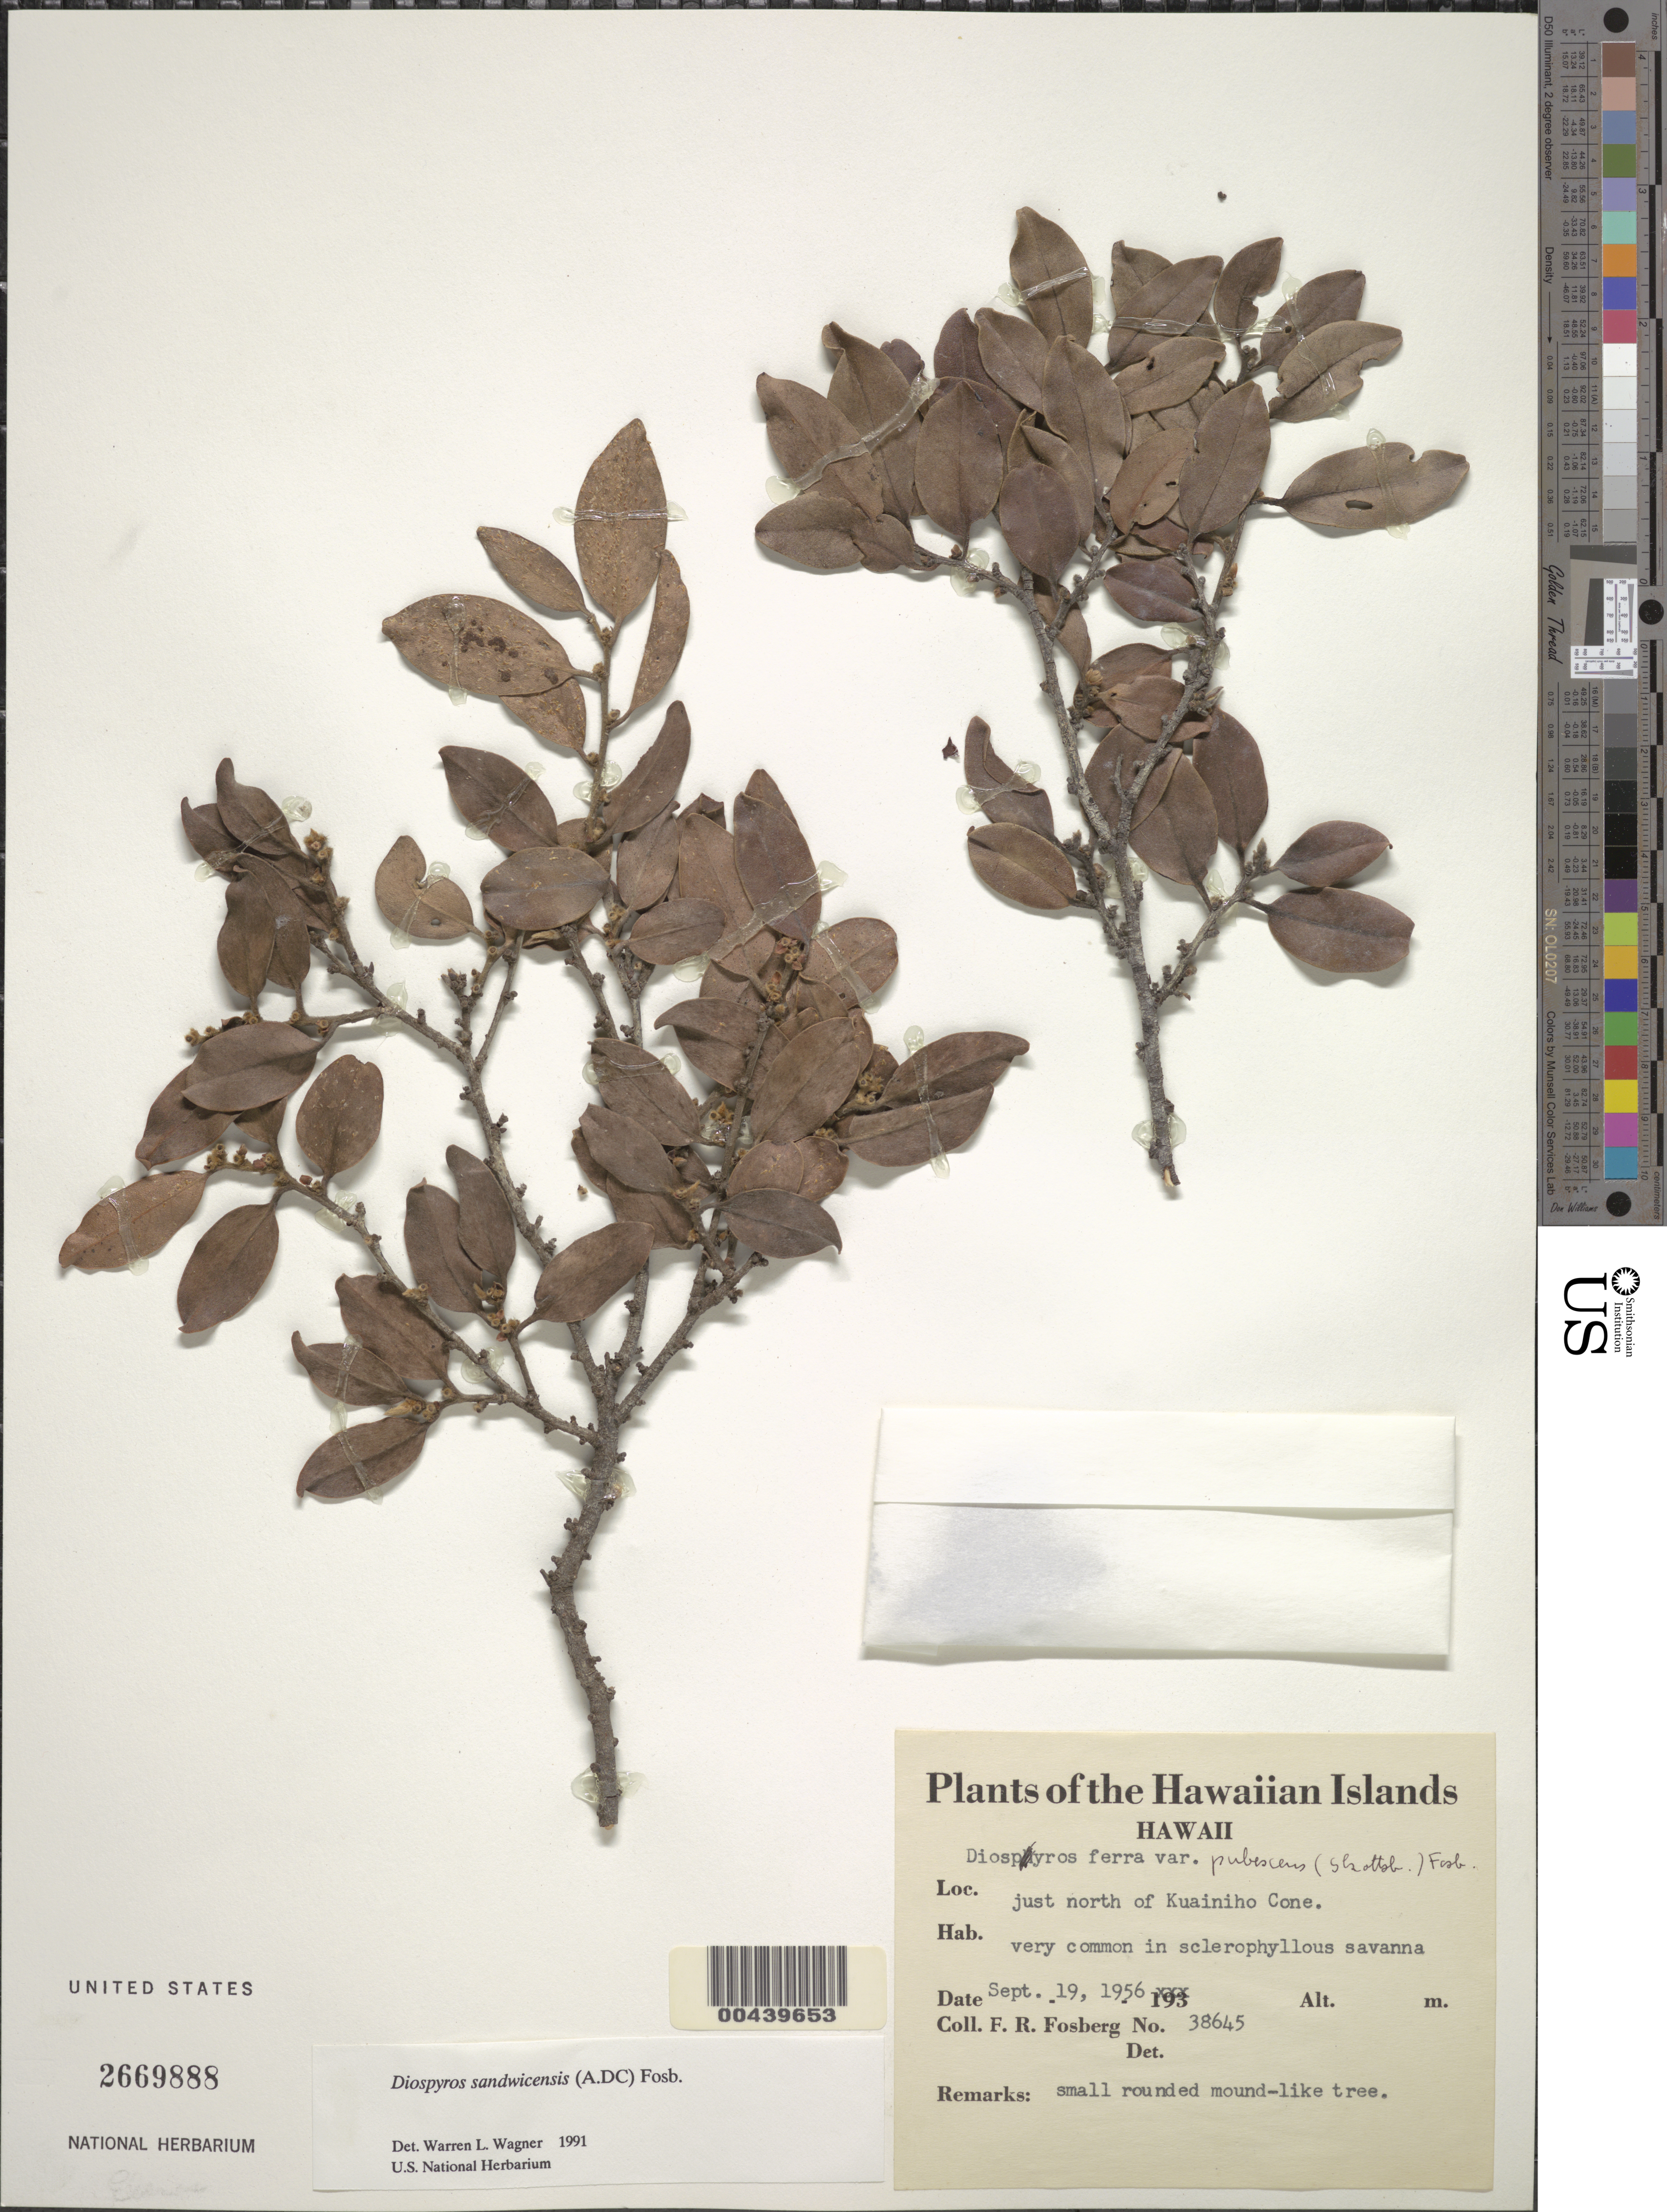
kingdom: Plantae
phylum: Tracheophyta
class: Magnoliopsida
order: Ericales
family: Ebenaceae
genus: Diospyros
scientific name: Diospyros sandwicensis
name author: (A. DC.) Fosberg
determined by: Wagner, W. L., (BOT), Smithsonian Institution - National Museum of Natural History (UNITED STATES)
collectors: F. R. Fosberg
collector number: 38645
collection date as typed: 19 Sep 1956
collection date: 1956-09-19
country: United States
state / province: Hawaii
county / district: Hawaii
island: Hawaii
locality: Just N of Kuainiho Cone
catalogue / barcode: US 2669888